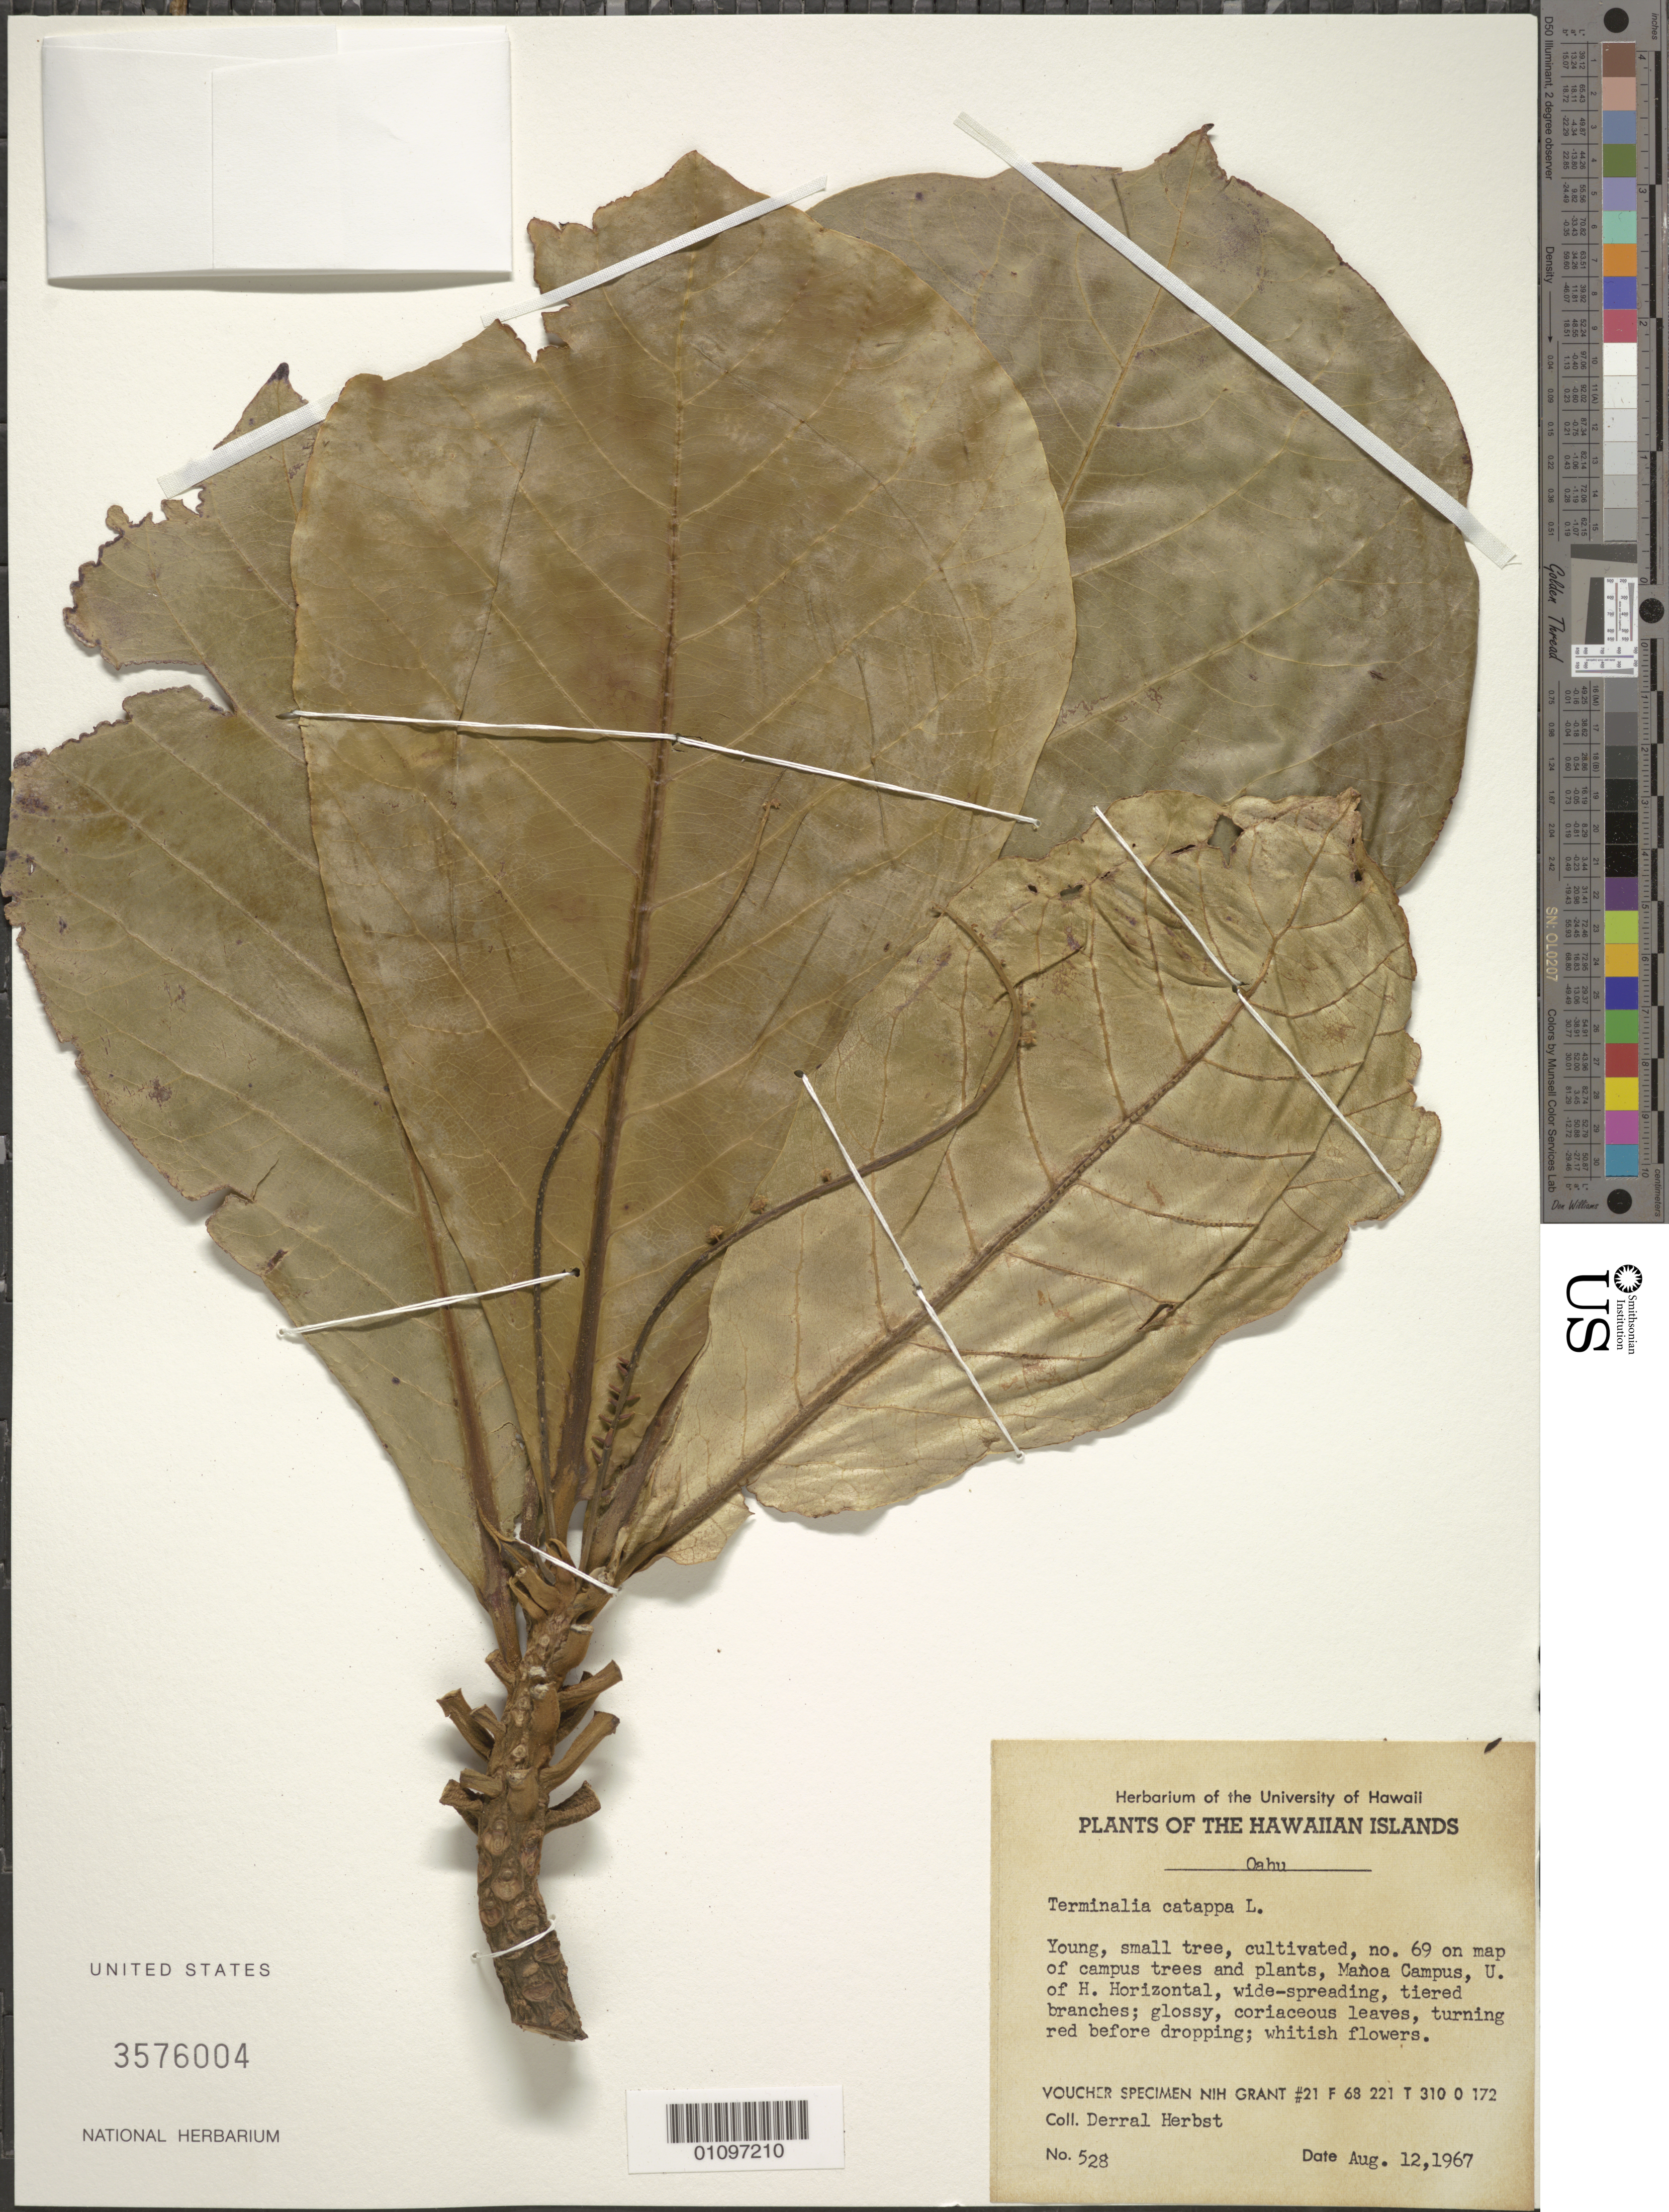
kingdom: Plantae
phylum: Tracheophyta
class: Magnoliopsida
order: Myrtales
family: Combretaceae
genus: Terminalia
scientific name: Terminalia catappa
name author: L.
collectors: D. R. Herbst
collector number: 528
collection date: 1967-08-12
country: United States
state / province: Hawaii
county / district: Honolulu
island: Oahu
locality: University of Hawaii Manoa Campus, number 69 on map of campus trees and plants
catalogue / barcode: US 3576004